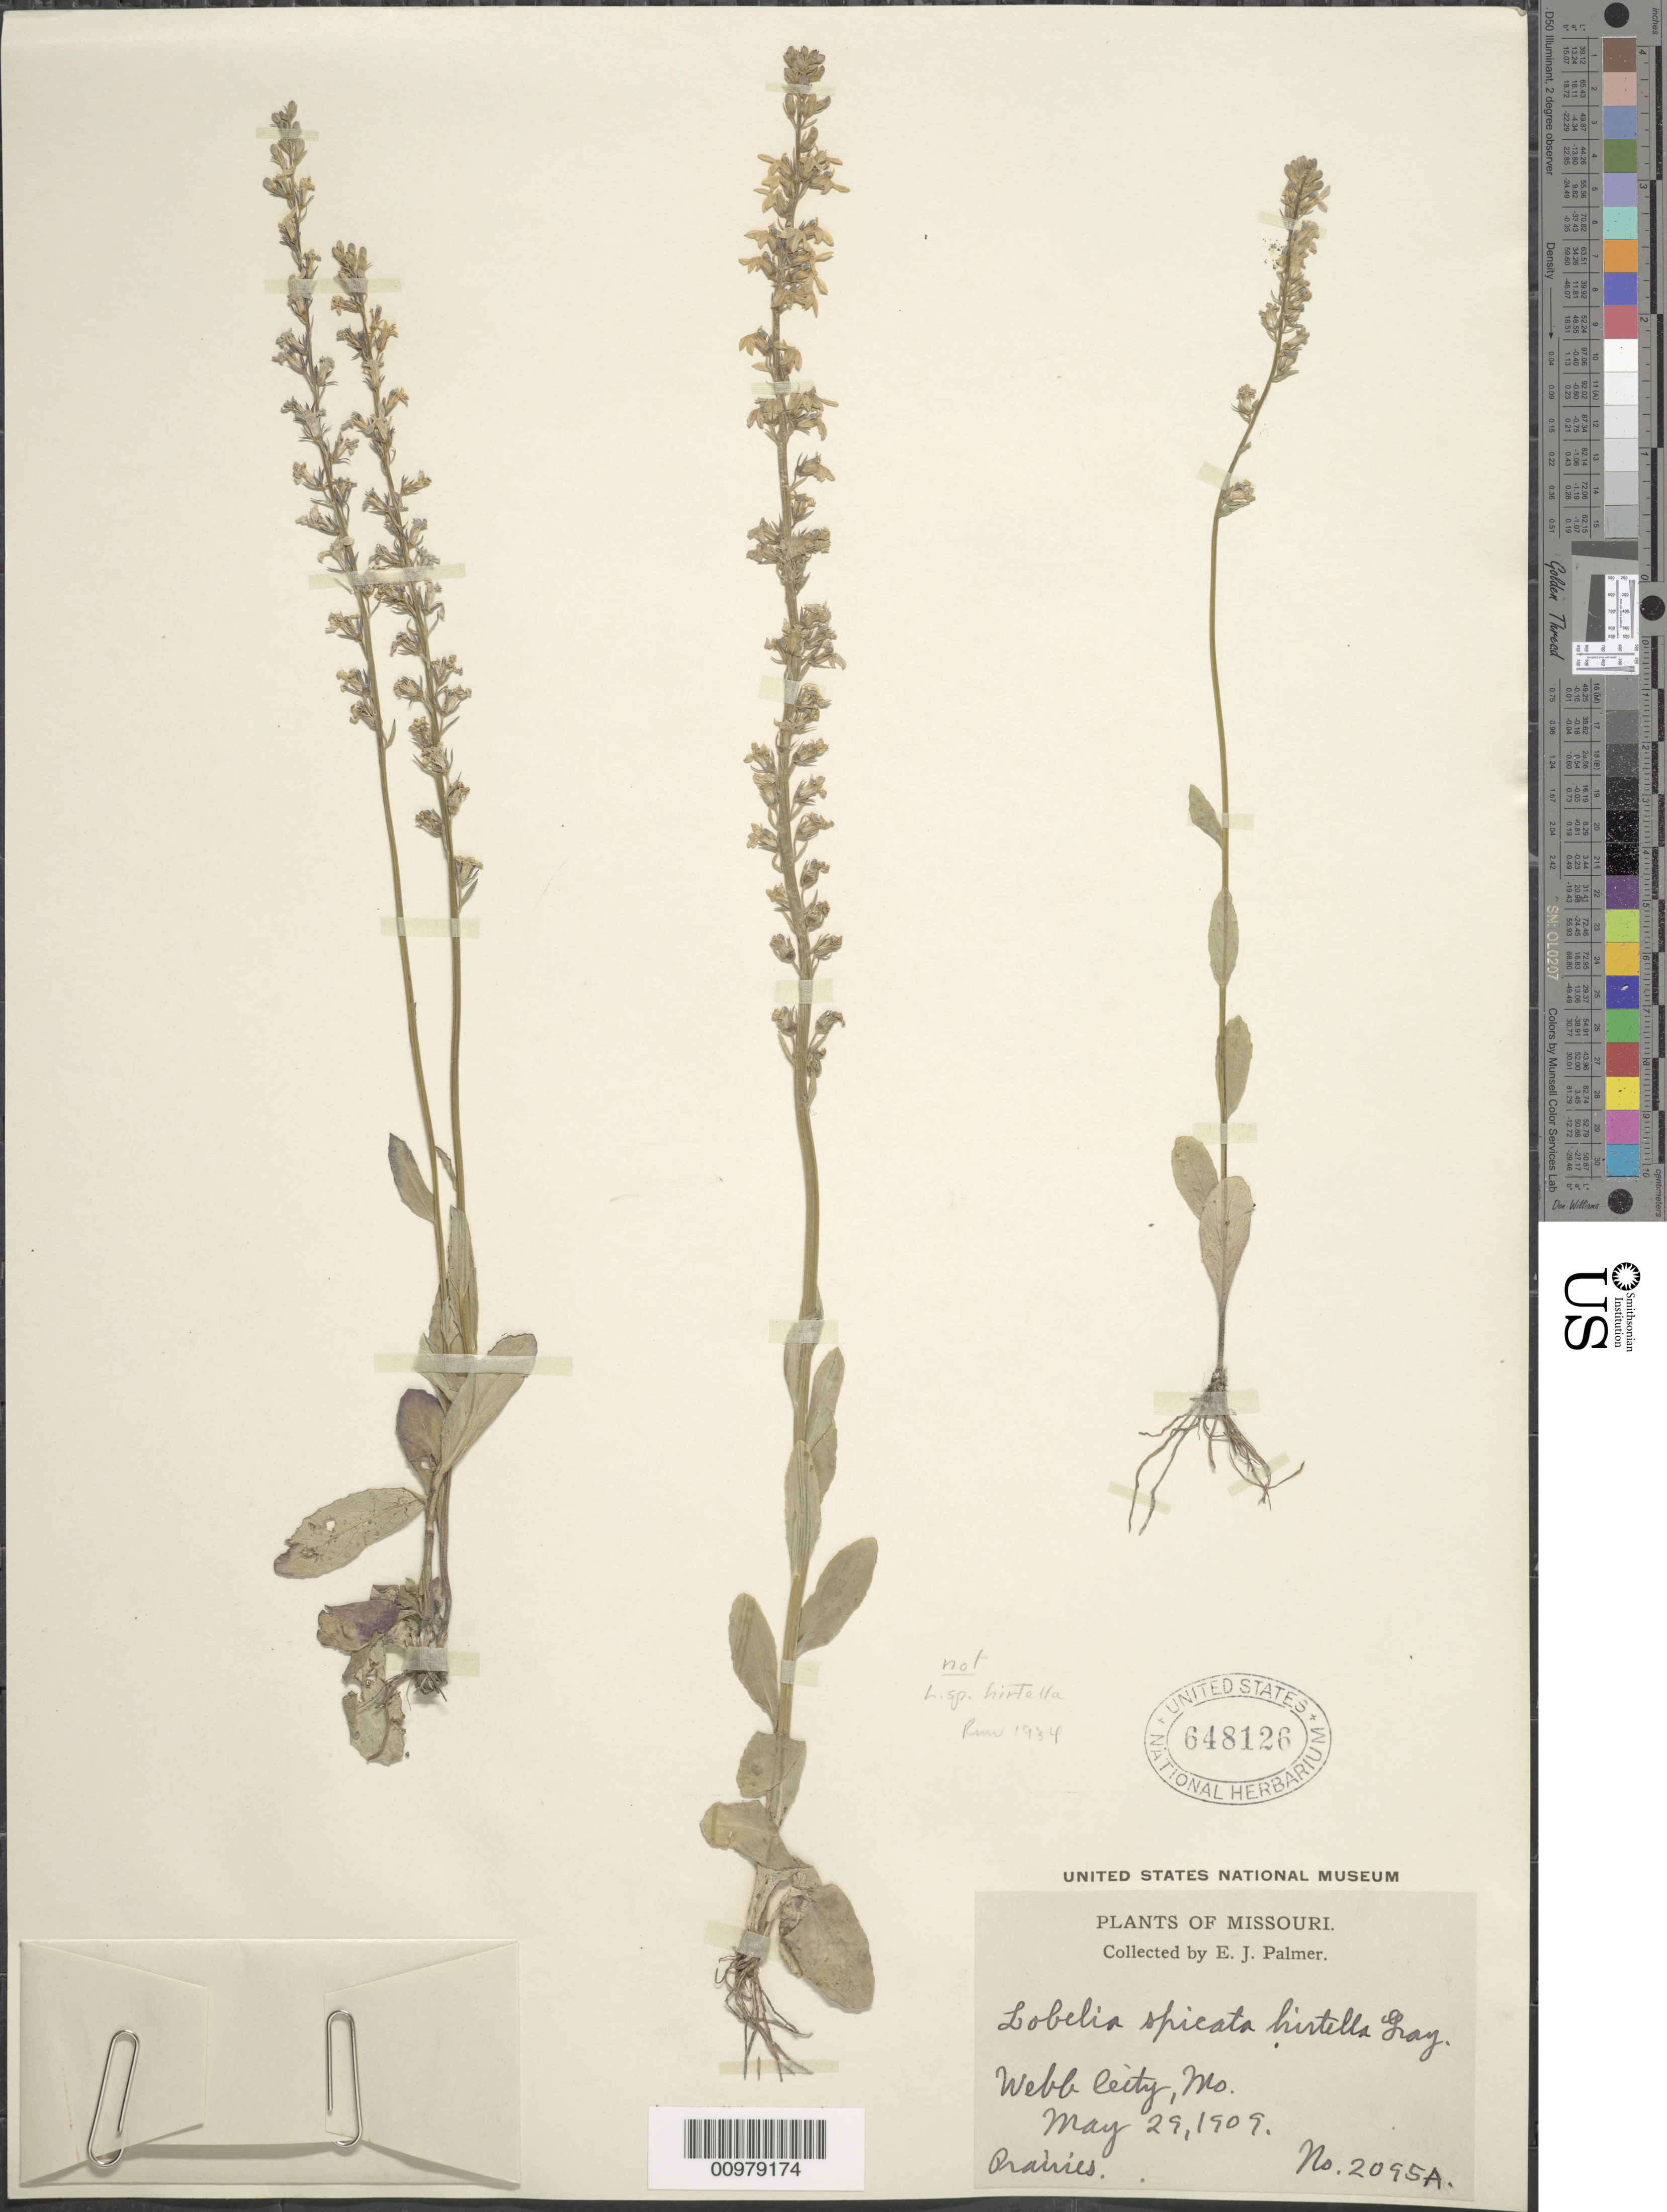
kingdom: Plantae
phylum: Tracheophyta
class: Magnoliopsida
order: Asterales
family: Campanulaceae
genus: Lobelia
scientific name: Lobelia spicata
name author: Lam.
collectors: E. J. Palmer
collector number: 2095A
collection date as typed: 29 May 1909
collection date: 1909-05-29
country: United States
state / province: Missouri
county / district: Jasper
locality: Webb City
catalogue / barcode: US 648126